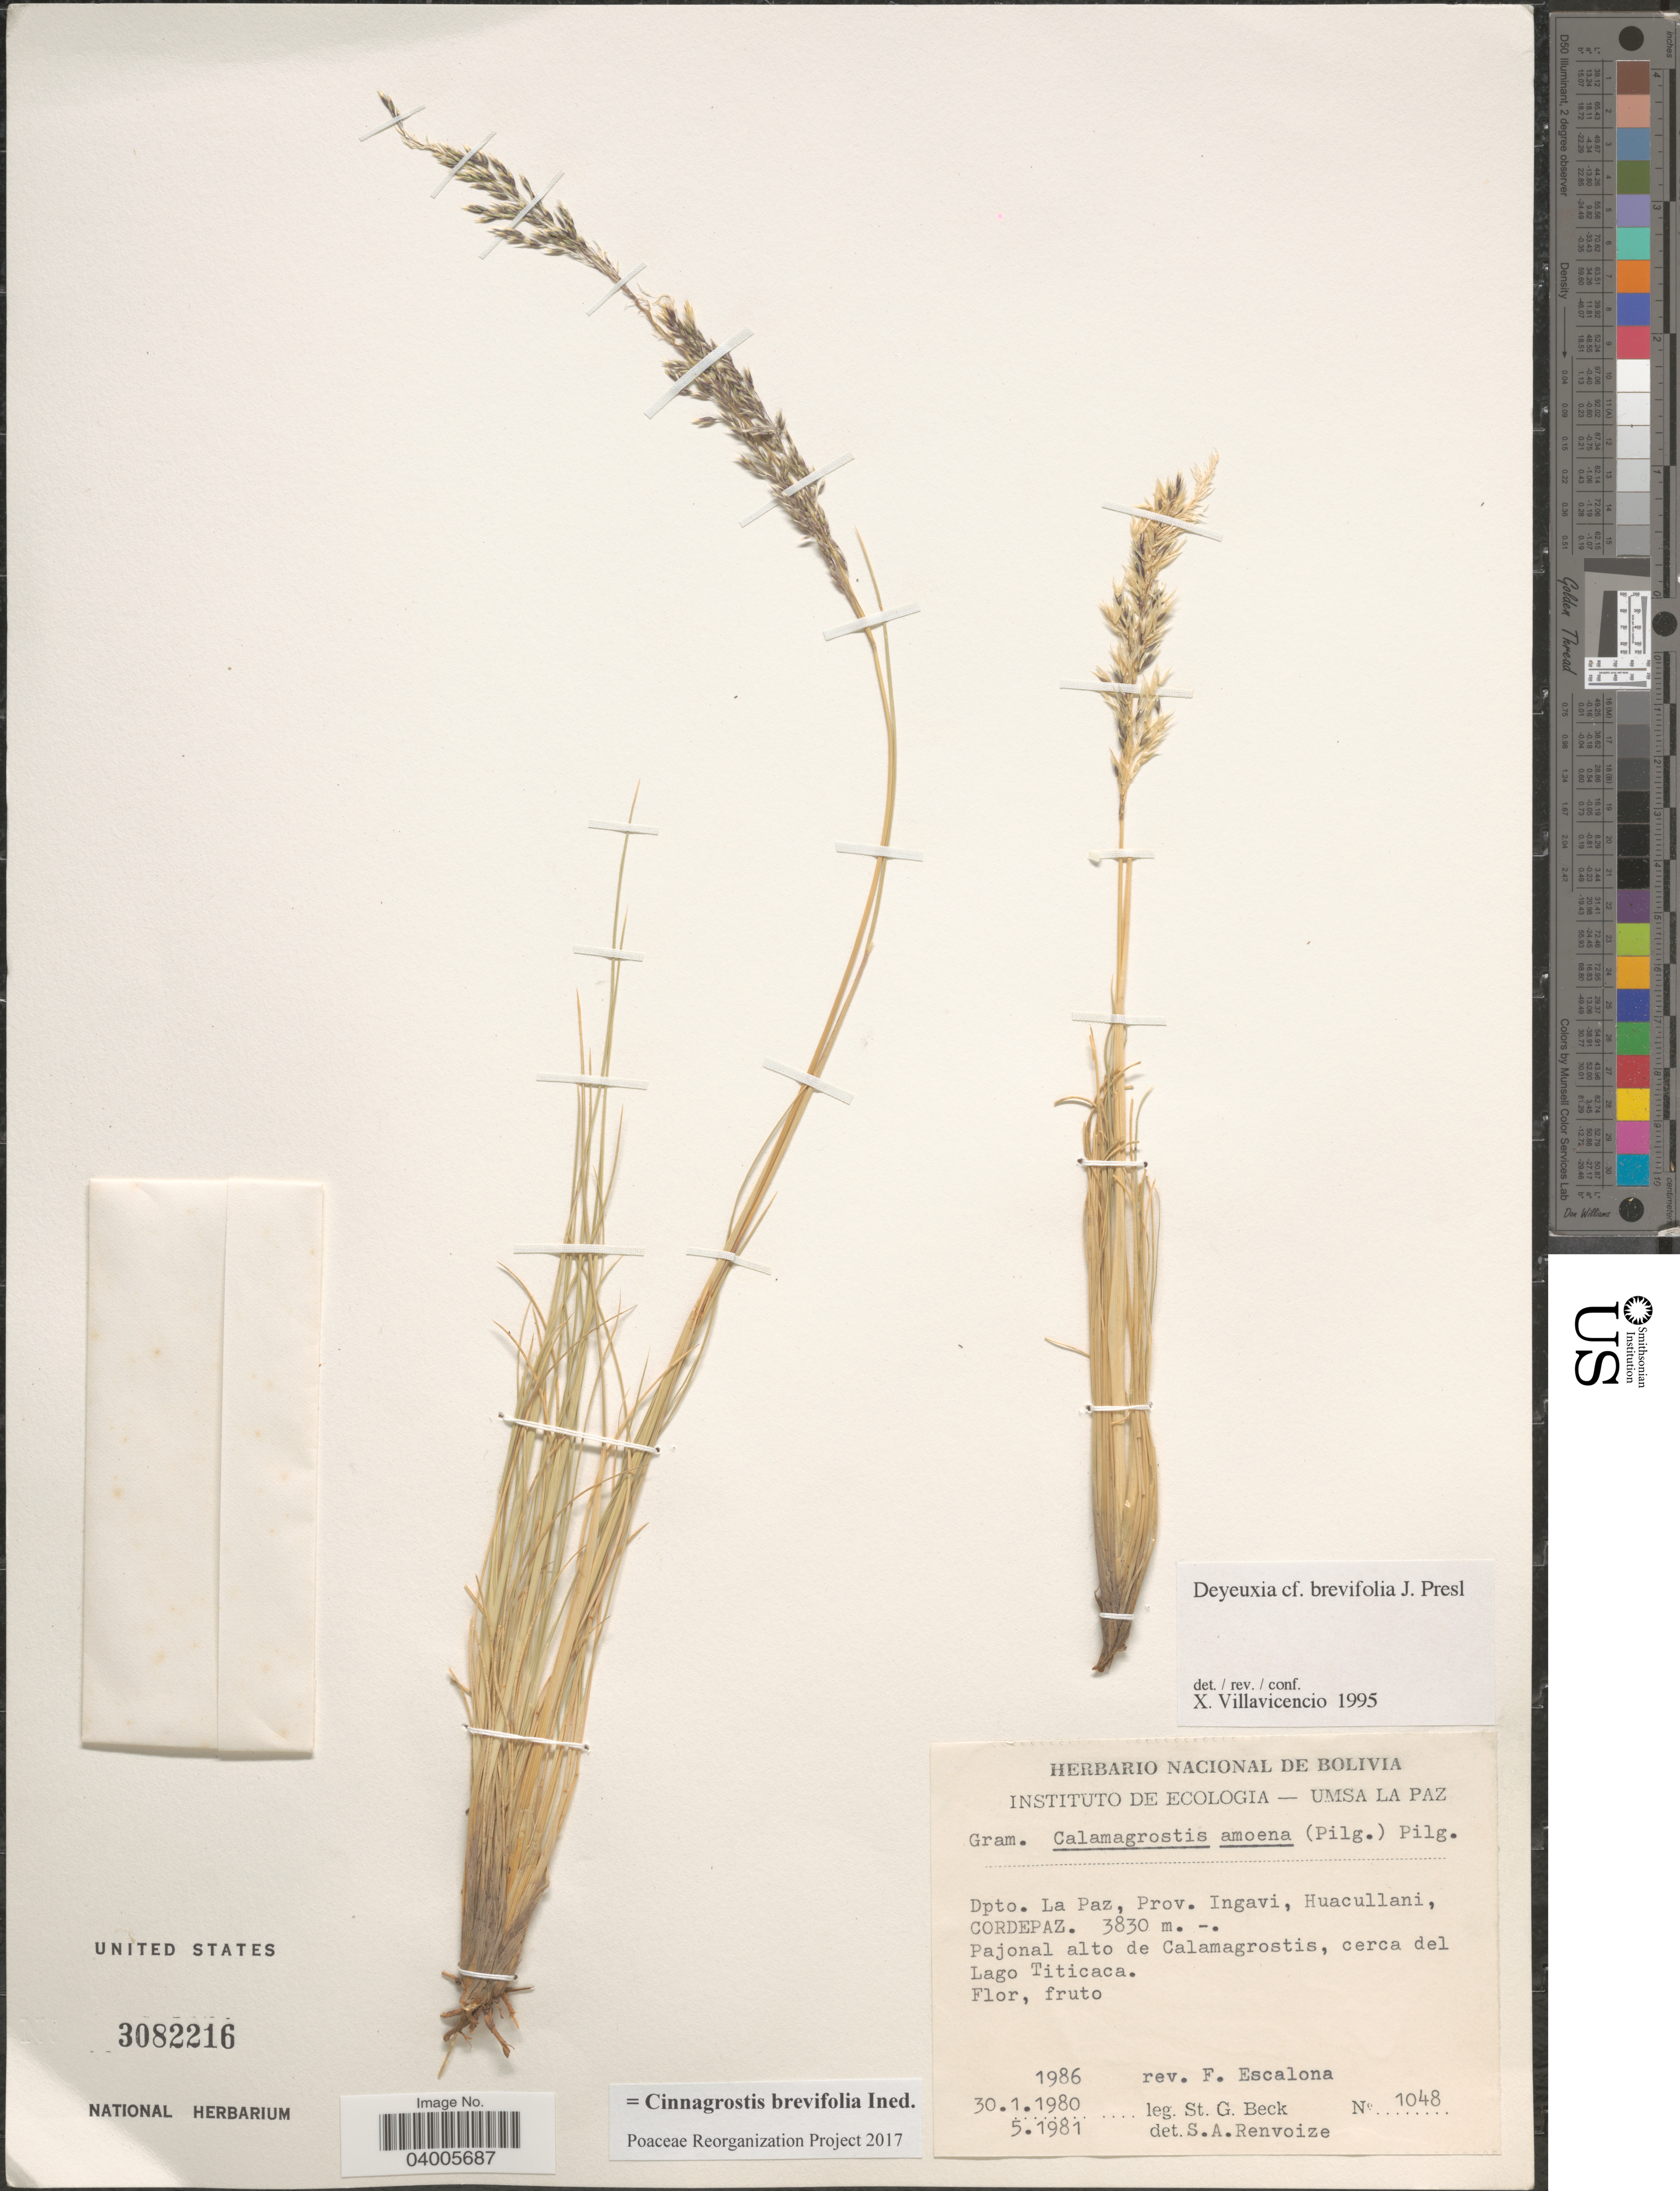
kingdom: Plantae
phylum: Tracheophyta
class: Liliopsida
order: Poales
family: Poaceae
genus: Cinnagrostis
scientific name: Cinnagrostis brevifolia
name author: (J. Presl) P.M. Peterson et al.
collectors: S. G. Beck & F. Escalona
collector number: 1048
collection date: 1980-01-30/1986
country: Bolivia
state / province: La Paz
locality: Dpto. La Paz, Prov. Ingavi, Huacullani, Cordepaz. Pajonal alto de Calamagrostis, cerca del Lago Titicaca.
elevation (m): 3830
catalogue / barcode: US 3082216